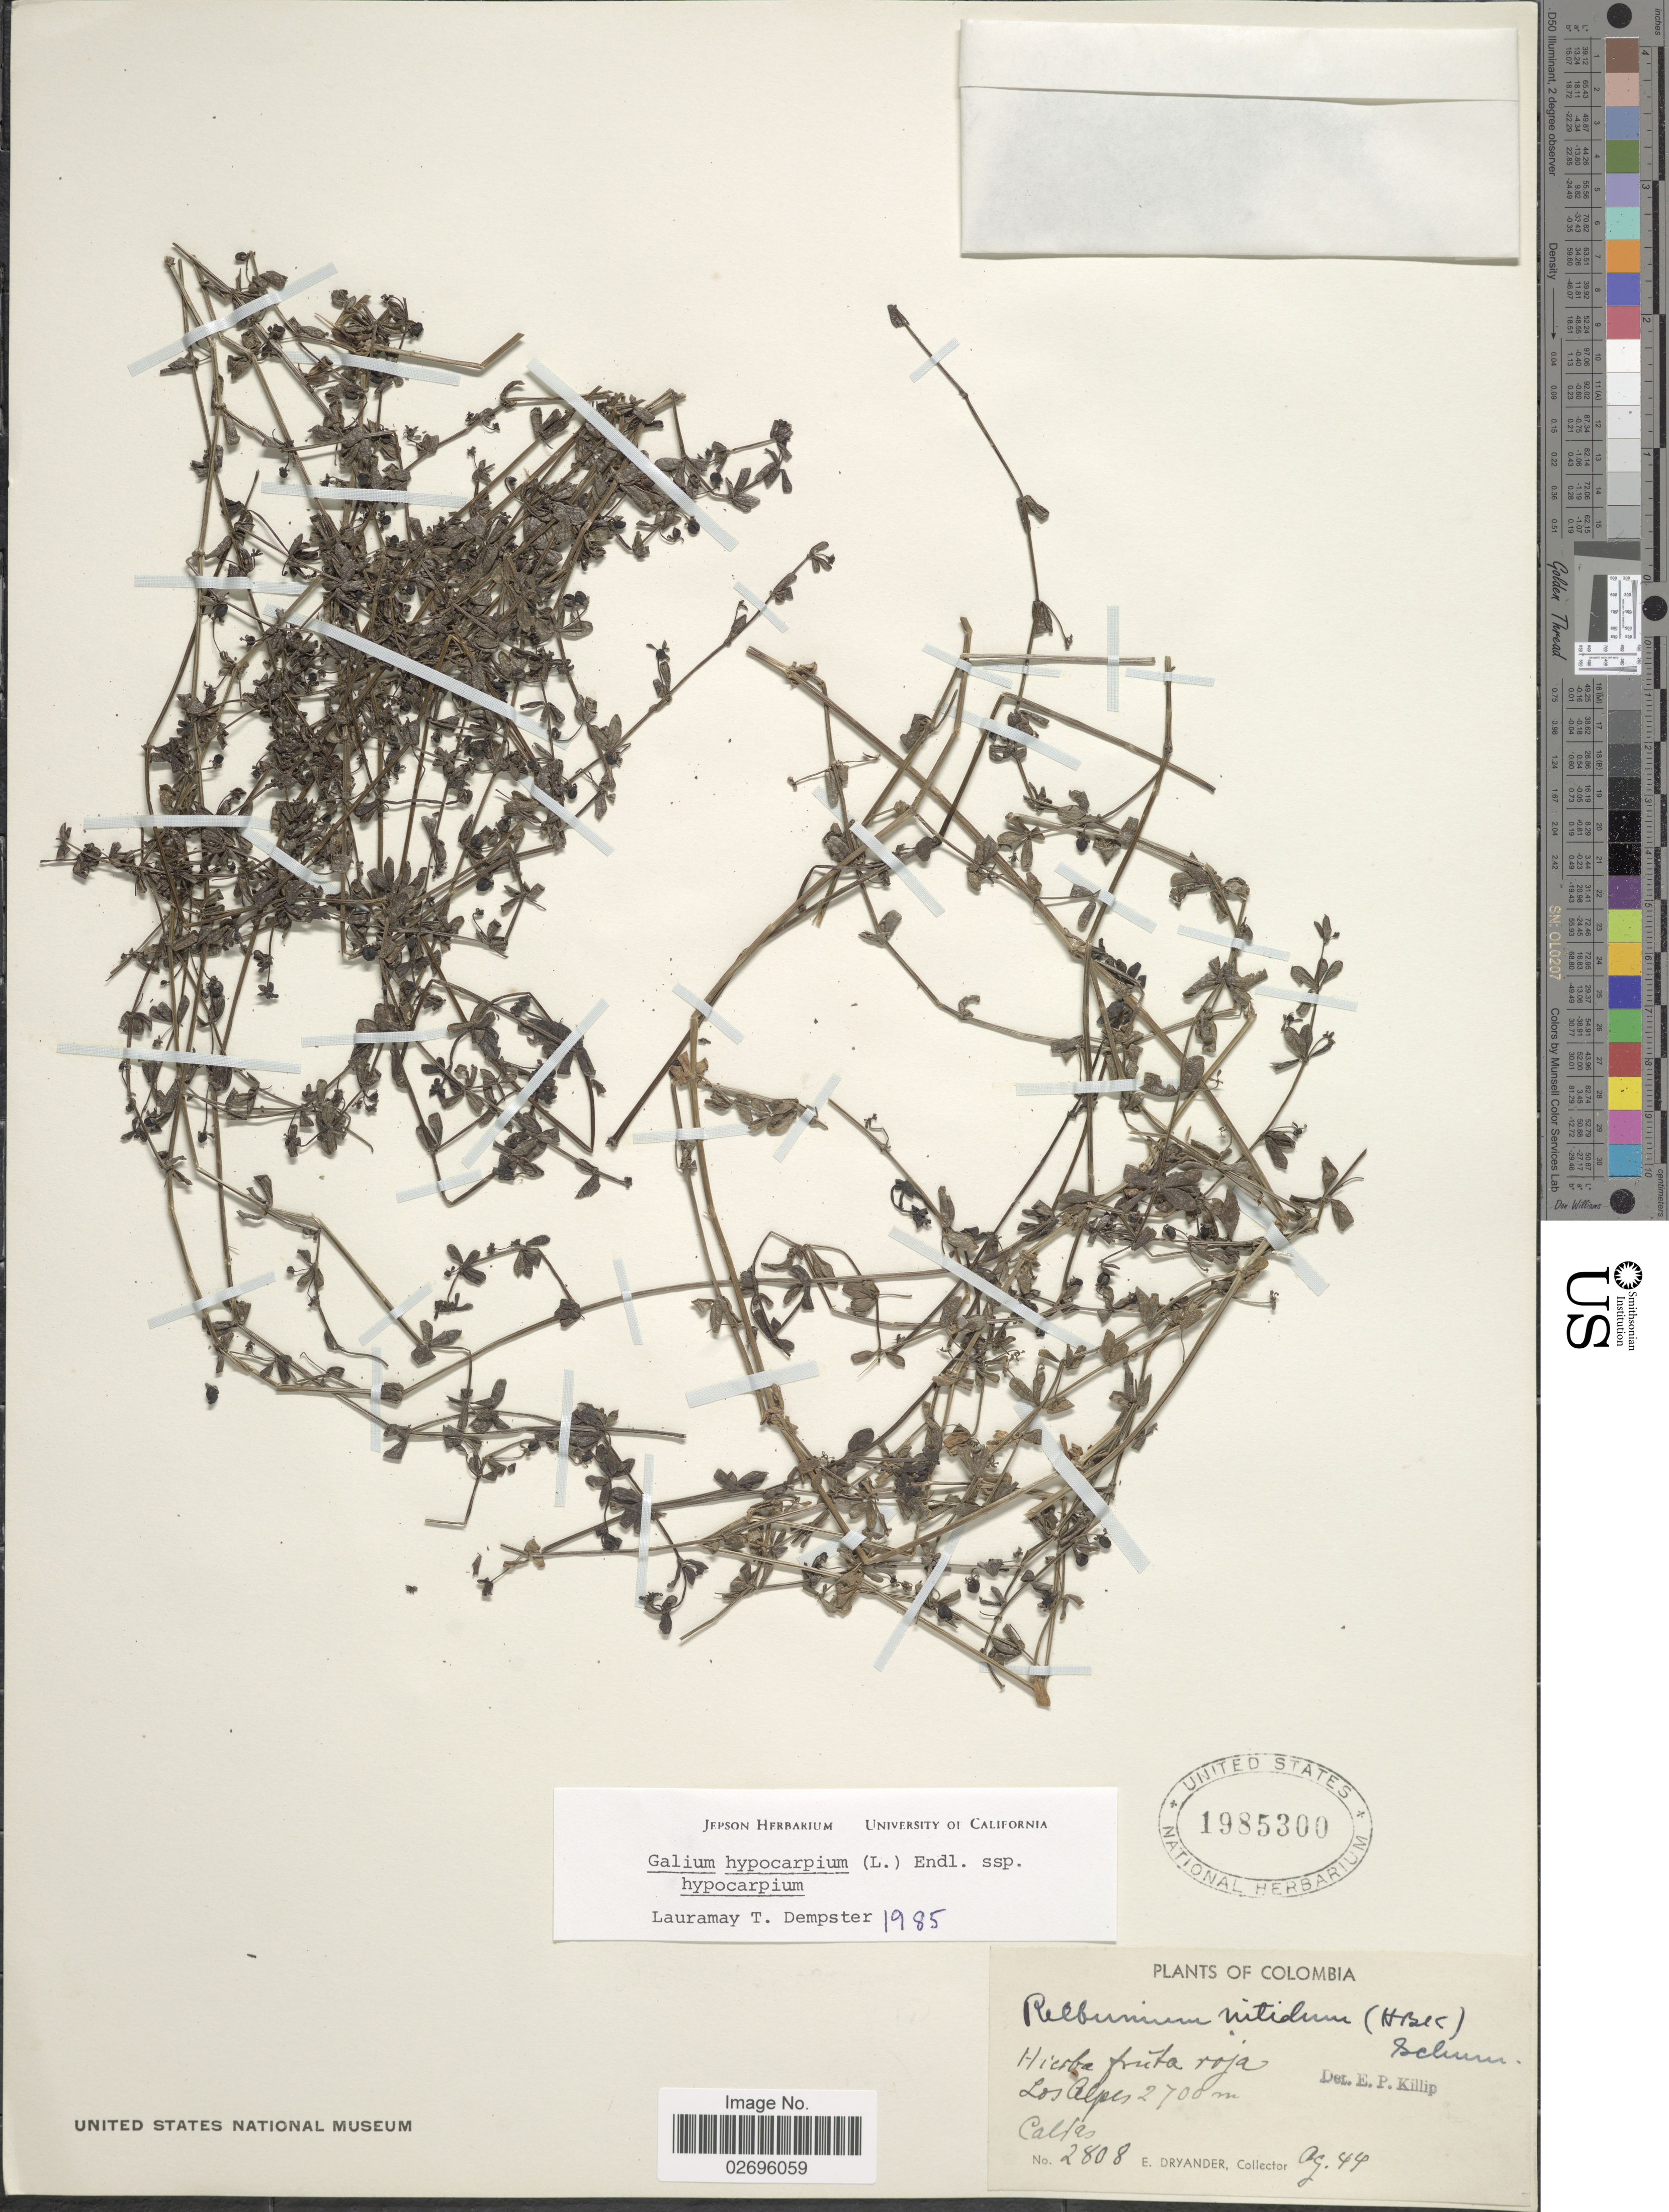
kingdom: Plantae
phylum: Tracheophyta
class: Magnoliopsida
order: Gentianales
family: Rubiaceae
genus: Galium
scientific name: Galium hypocarpium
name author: (L.) Endl. ex Griseb.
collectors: E. Dryander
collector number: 2808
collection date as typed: Transcribed d/m/y: /8/44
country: Colombia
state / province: Caldas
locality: Los Alpes.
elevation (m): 2700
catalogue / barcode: US 1985300